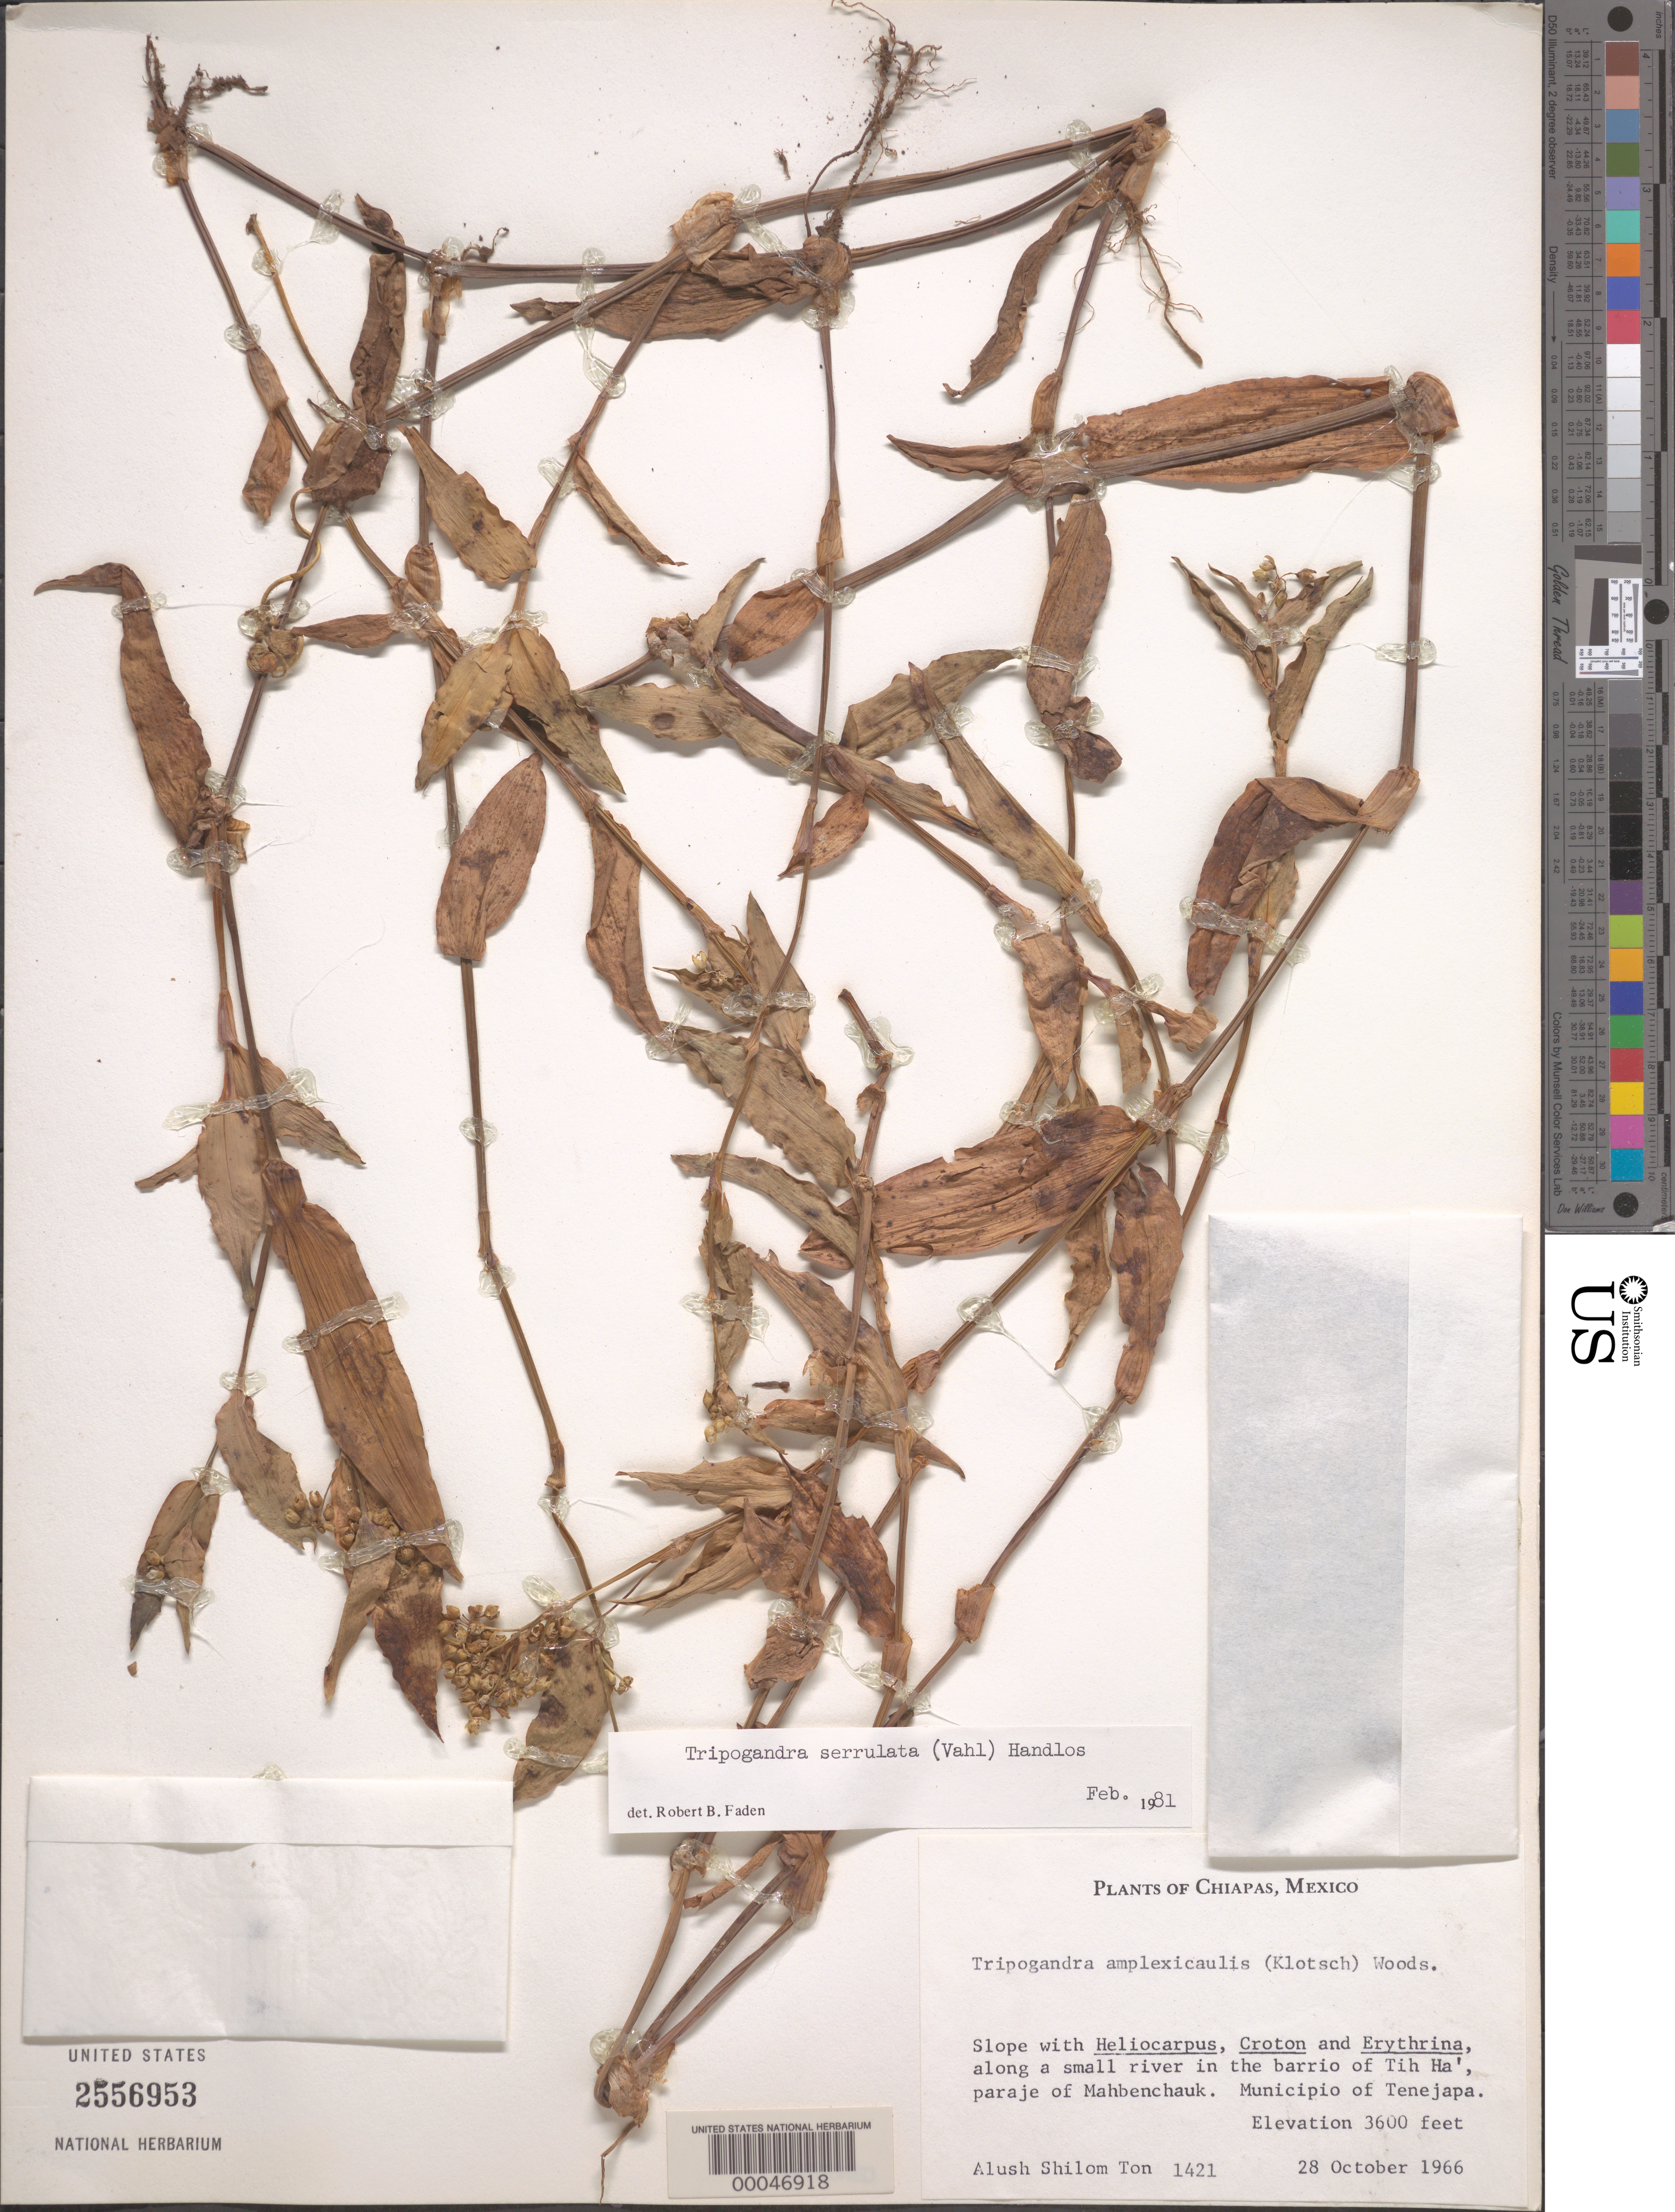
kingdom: Plantae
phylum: Tracheophyta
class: Liliopsida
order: Commelinales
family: Commelinaceae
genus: Tripogandra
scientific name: Tripogandra serrulata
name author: (Vahl) Handlos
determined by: Faden, Robert B., (US), Smithsonian Institution - National Museum of Natural History (UNITED STATES)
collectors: A. S. Ton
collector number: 1421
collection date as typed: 28 Oct 1966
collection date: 1966-10-28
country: Mexico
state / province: Chiapas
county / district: Tenejapa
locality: Tih ha, Mahben chauk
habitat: River bank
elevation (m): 1098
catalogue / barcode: US 2556953